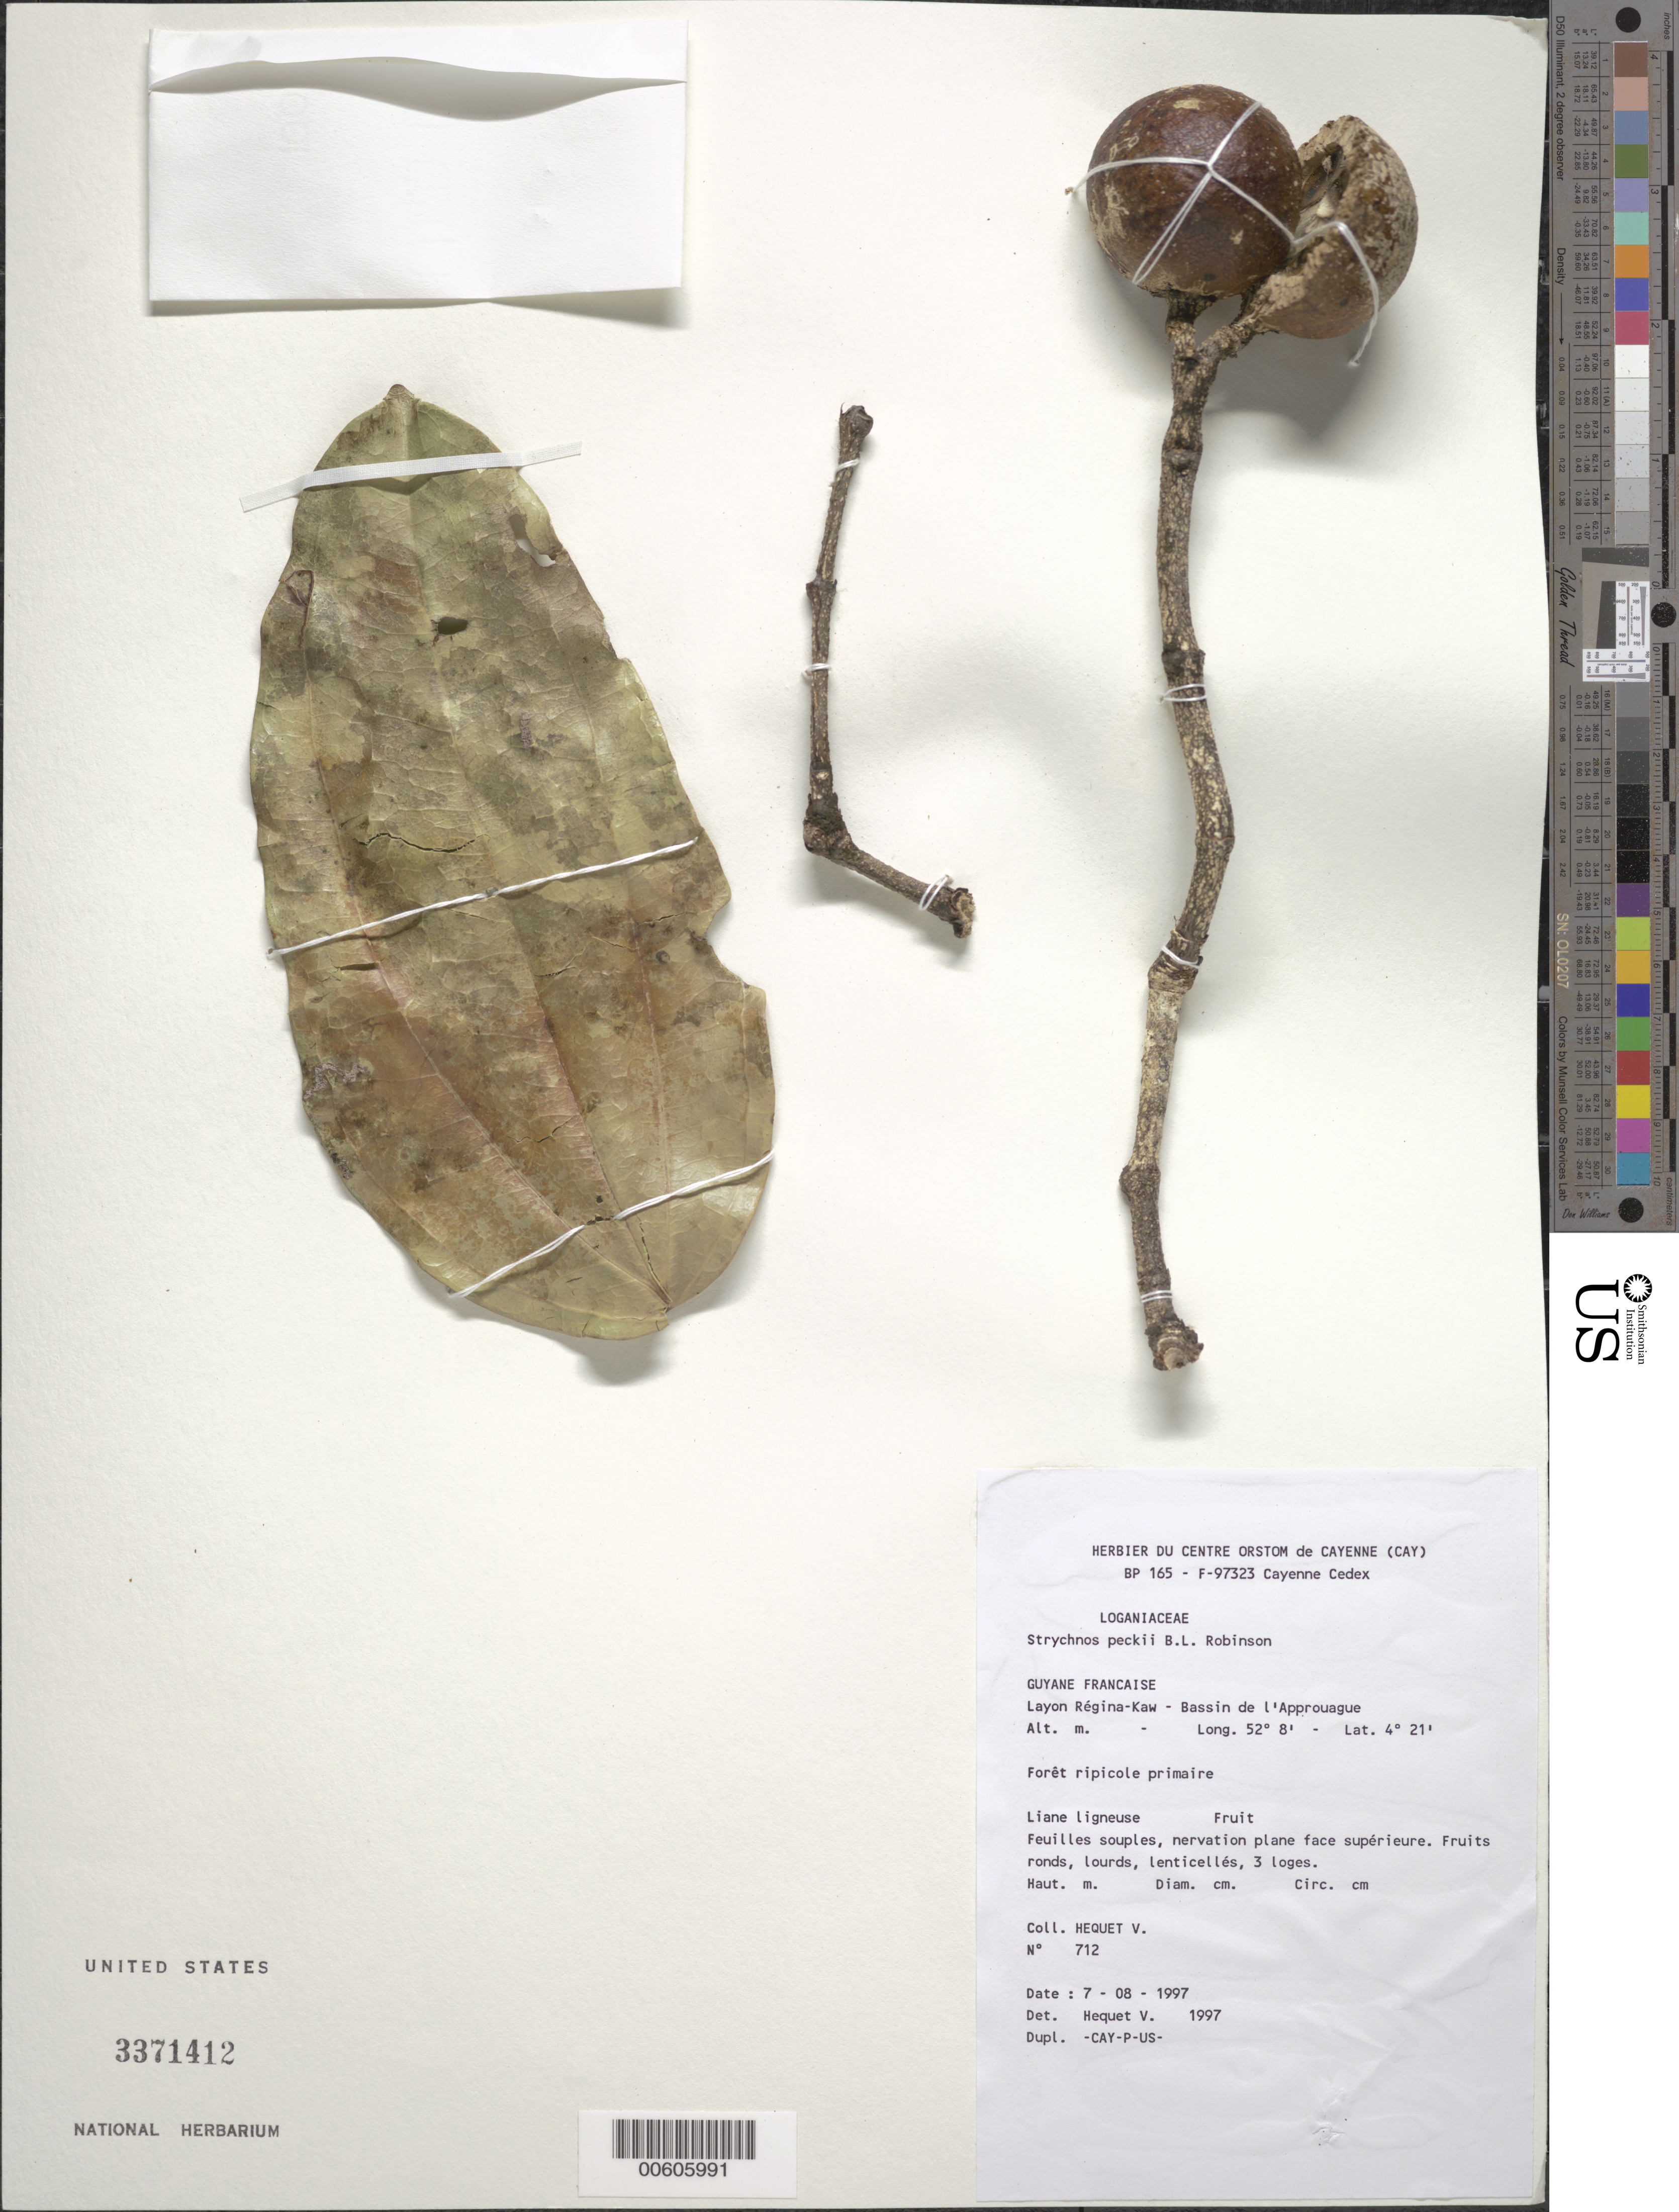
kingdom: Plantae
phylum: Tracheophyta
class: Magnoliopsida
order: Gentianales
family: Loganiaceae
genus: Strychnos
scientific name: Strychnos peckii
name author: B.L. Rob.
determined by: Hequet, V.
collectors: V. Hequet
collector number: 712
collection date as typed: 7-Aug-97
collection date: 1997-08-07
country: French Guiana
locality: Bassin de l'Approuague, Layon Régina de Kaw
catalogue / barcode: US 3371412